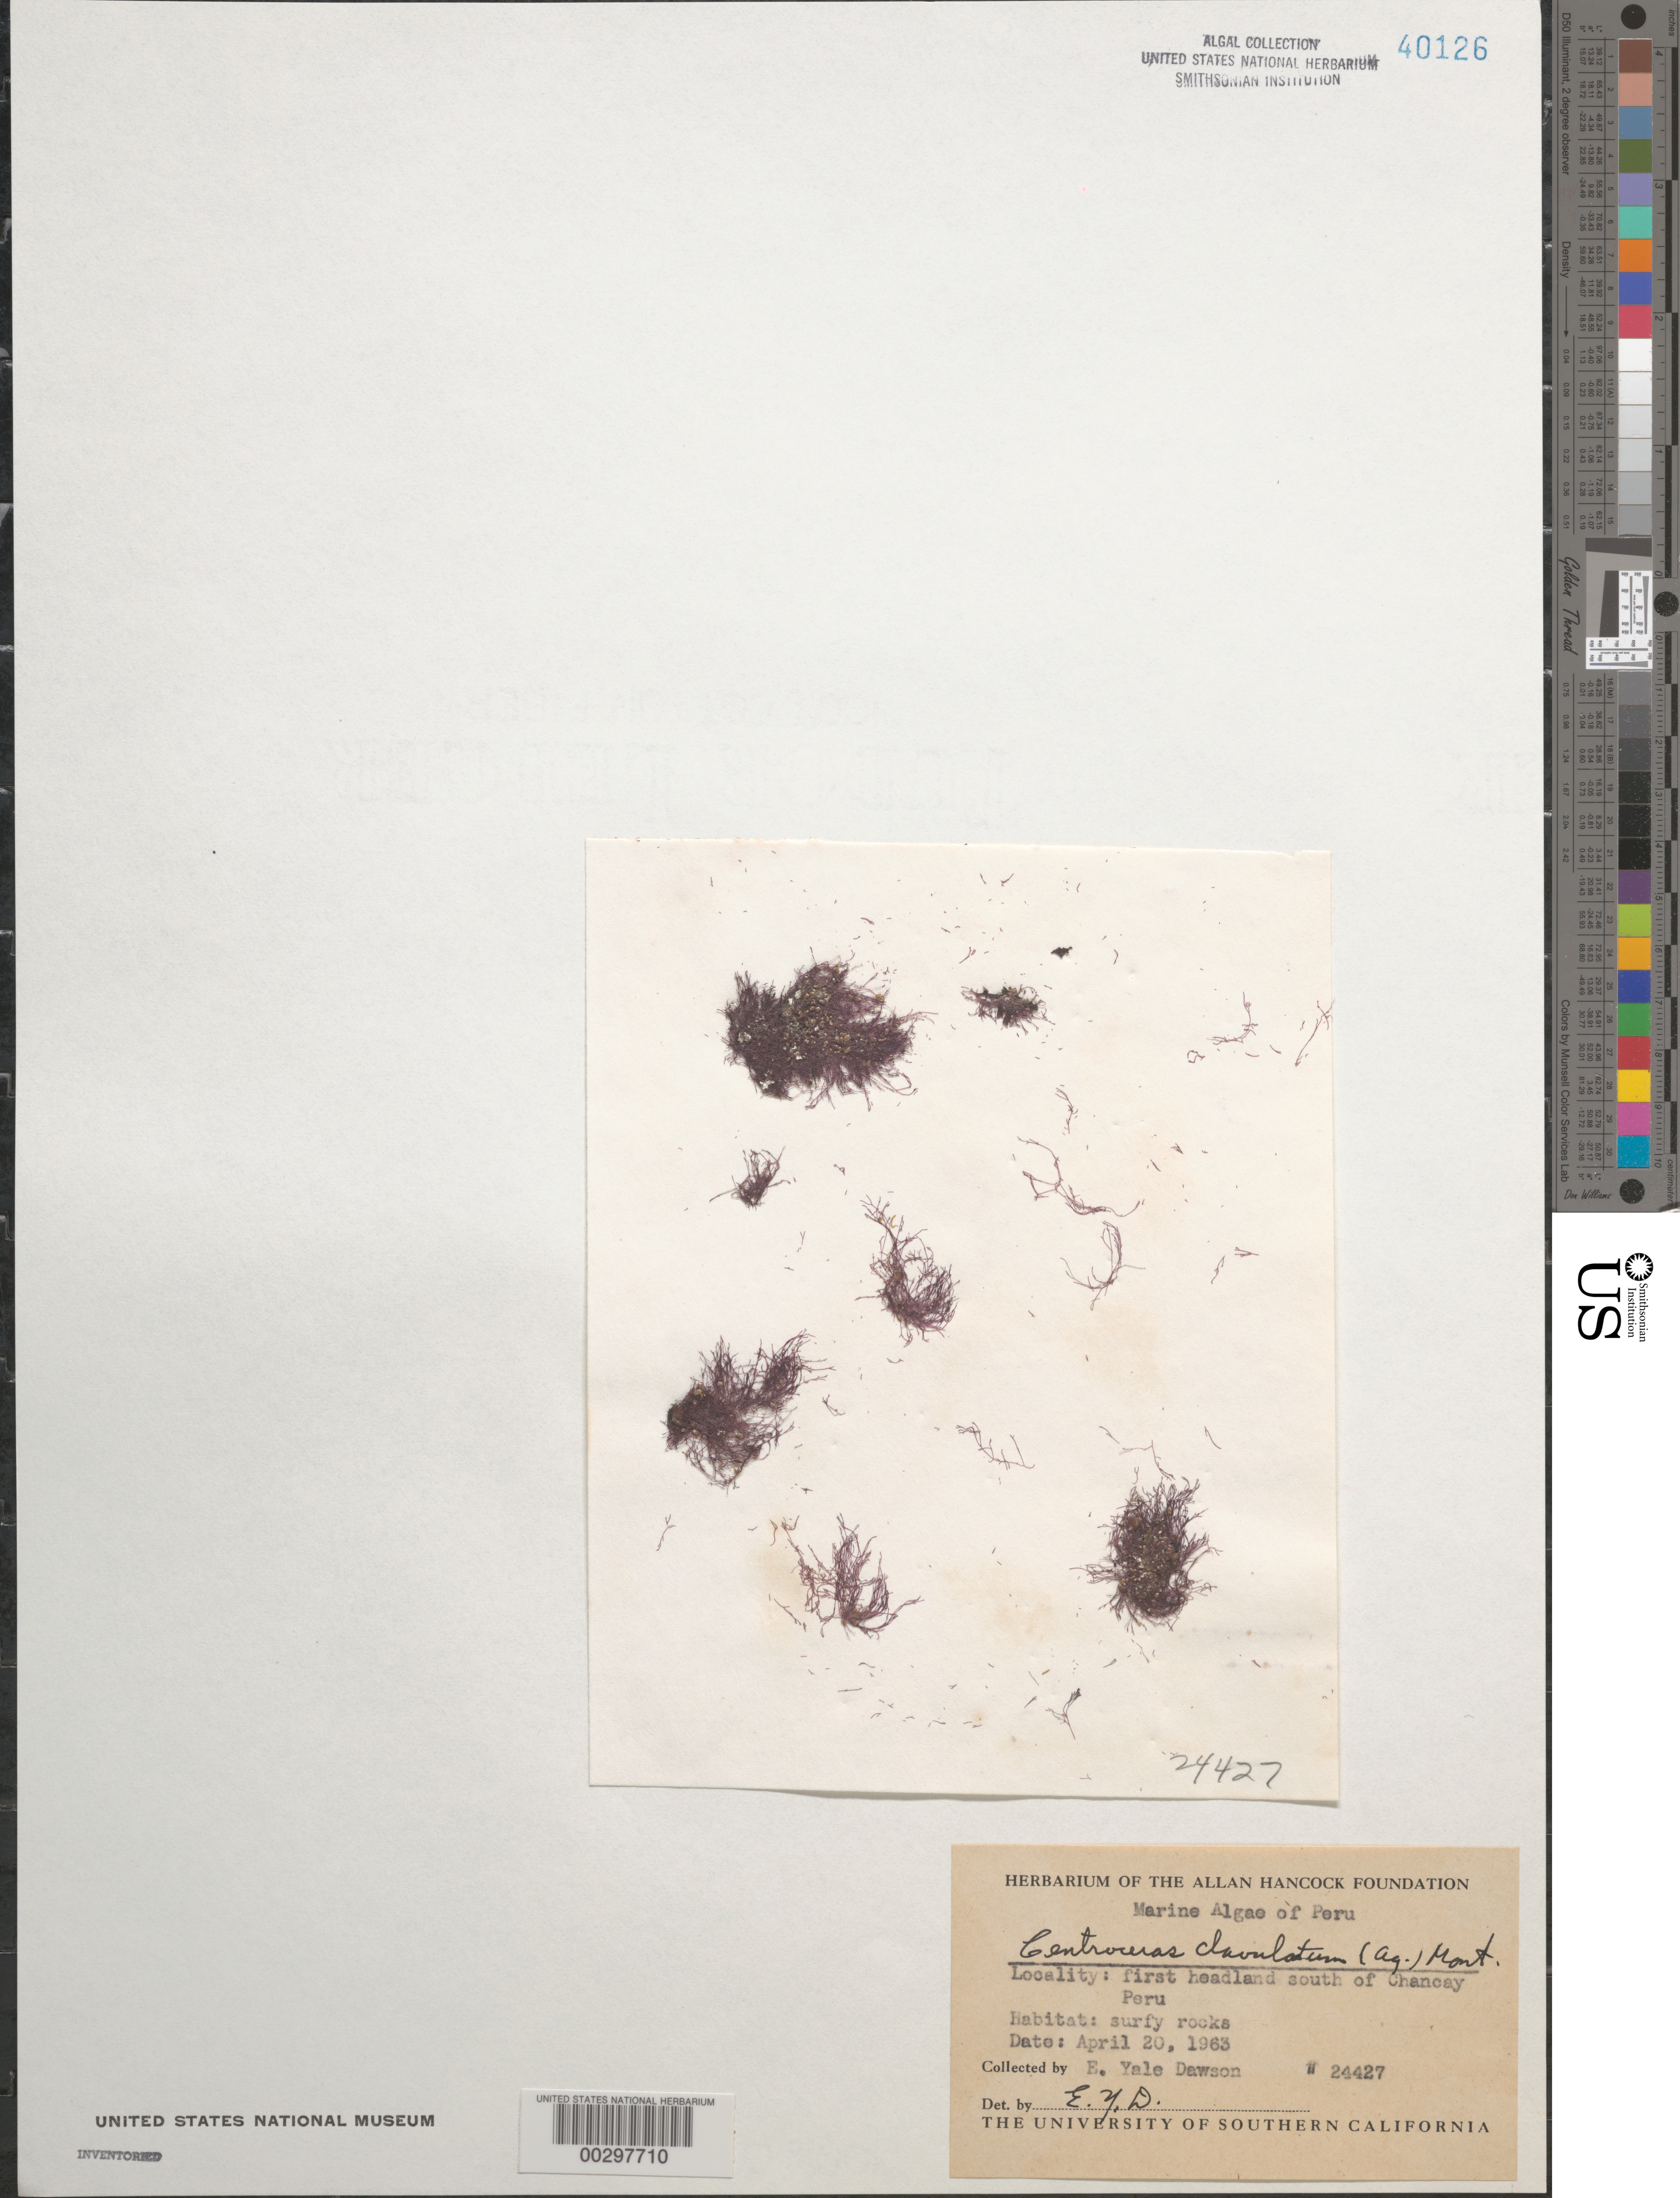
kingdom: Plantae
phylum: Rhodophyta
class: Florideophyceae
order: Ceramiales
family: Ceramiaceae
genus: Centroceras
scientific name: Centroceras clavulatum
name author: (C. Agardh) Mont.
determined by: Dawson, E. Y.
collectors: E. Y. Dawson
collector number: EYD 24427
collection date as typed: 20 Apr 1963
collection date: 1963-04-20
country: Peru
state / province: Lima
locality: First headland south of chancay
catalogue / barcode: US 40126